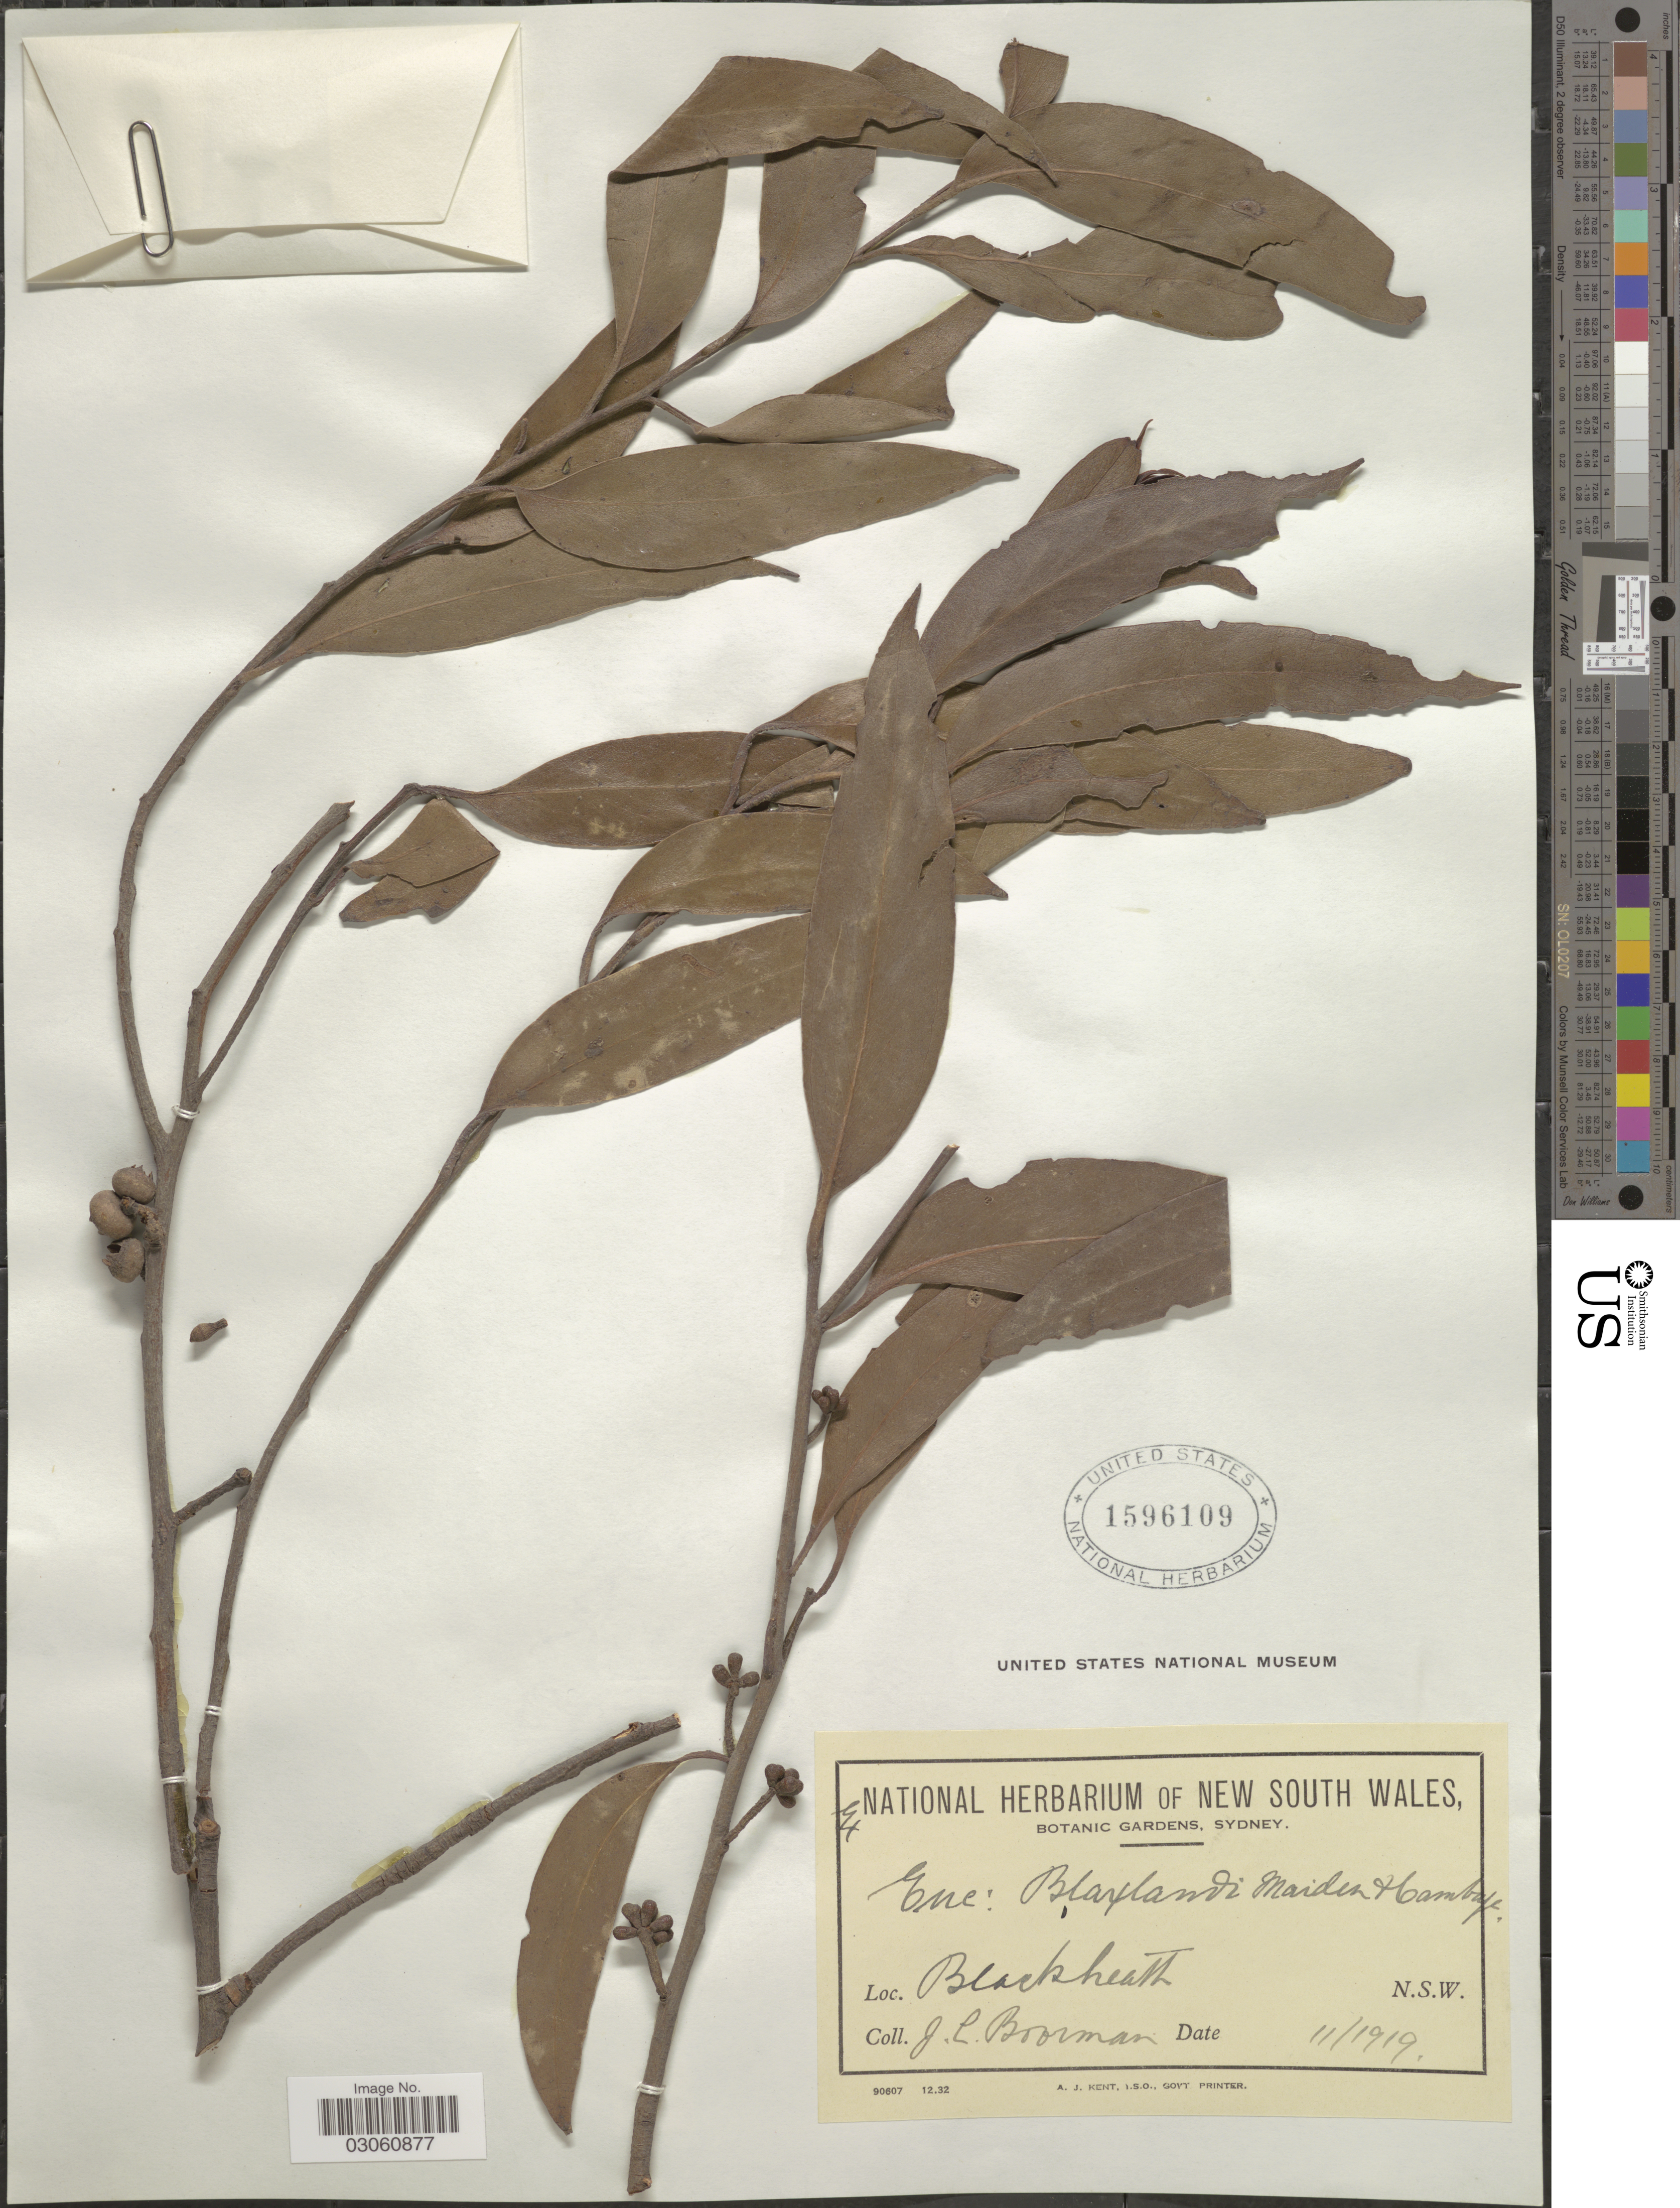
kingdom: Plantae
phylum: Tracheophyta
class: Magnoliopsida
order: Myrtales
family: Myrtaceae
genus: Eucalyptus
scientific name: Eucalyptus blaxlandi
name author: Maiden & Cambage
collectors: J. Boorman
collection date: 1919-11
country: Australia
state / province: New South Wales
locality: Blackheath.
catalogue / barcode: US 1596109